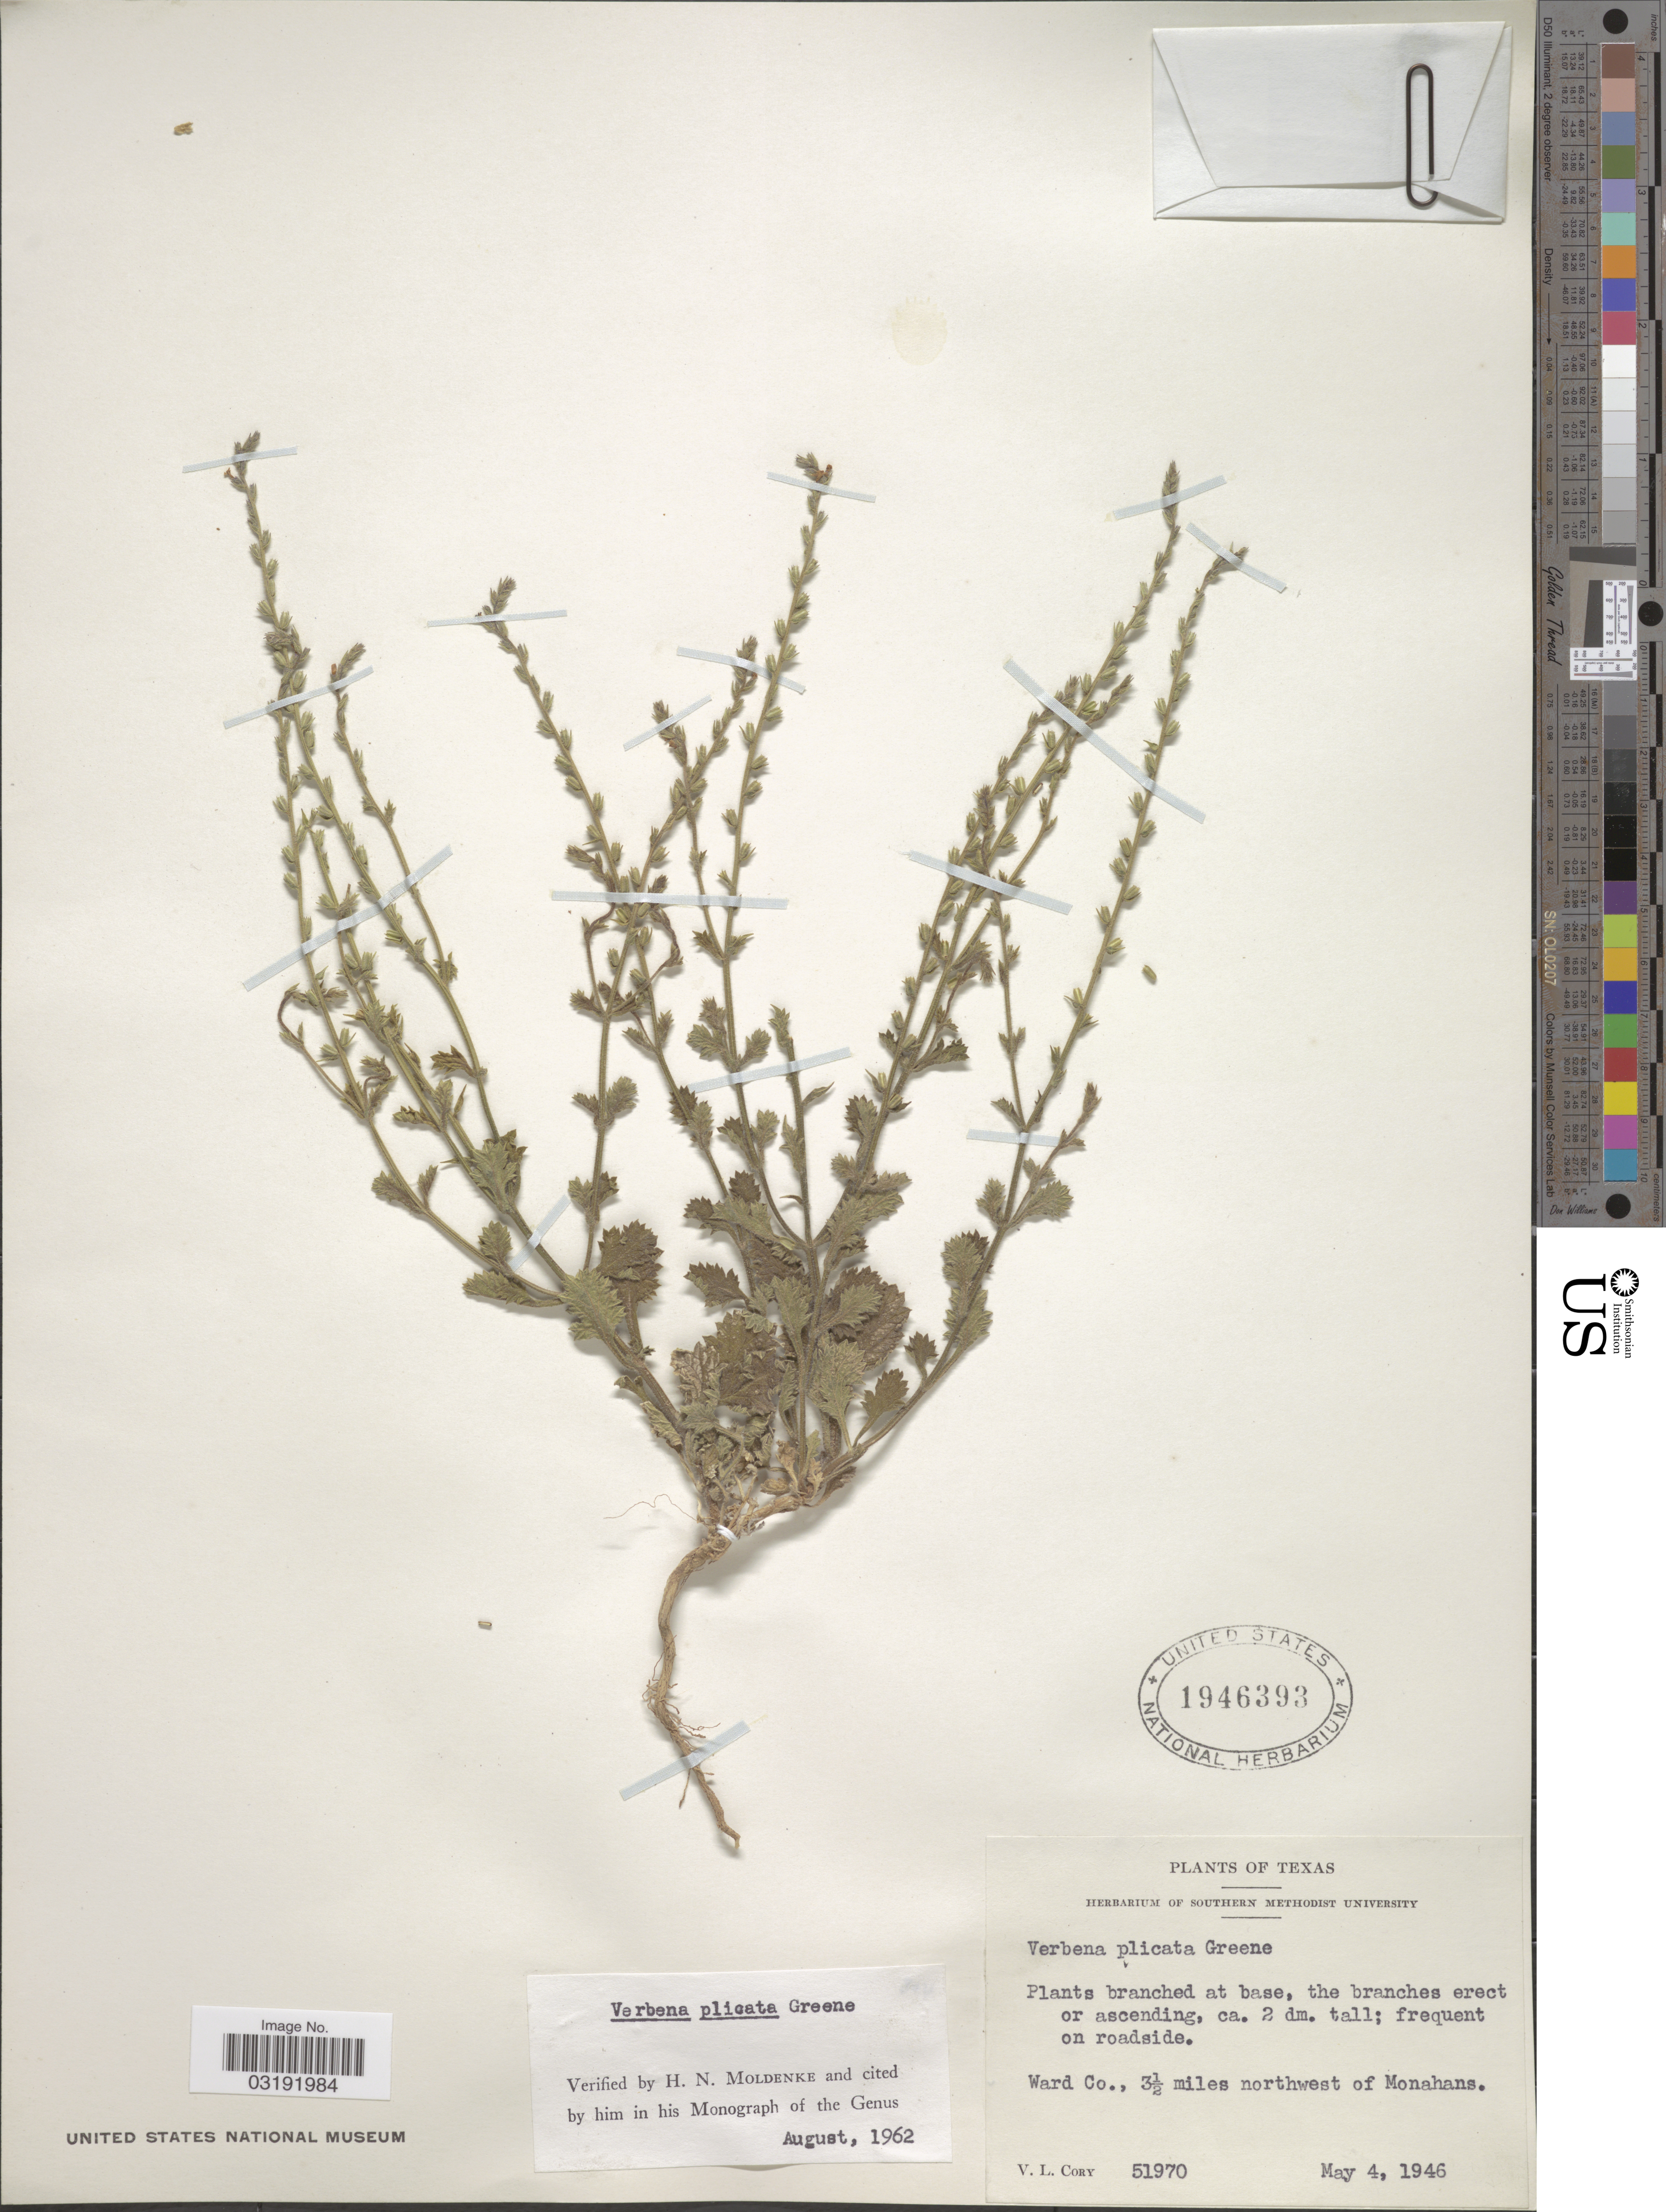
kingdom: Plantae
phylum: Tracheophyta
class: Magnoliopsida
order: Lamiales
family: Verbenaceae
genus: Verbena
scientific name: Verbena plicata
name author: Greene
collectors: V. Cory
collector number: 51970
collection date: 1946-05-04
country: United States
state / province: Texas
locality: Ward Co., 3½ miles northwest of Monahans.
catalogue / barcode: US 1946393